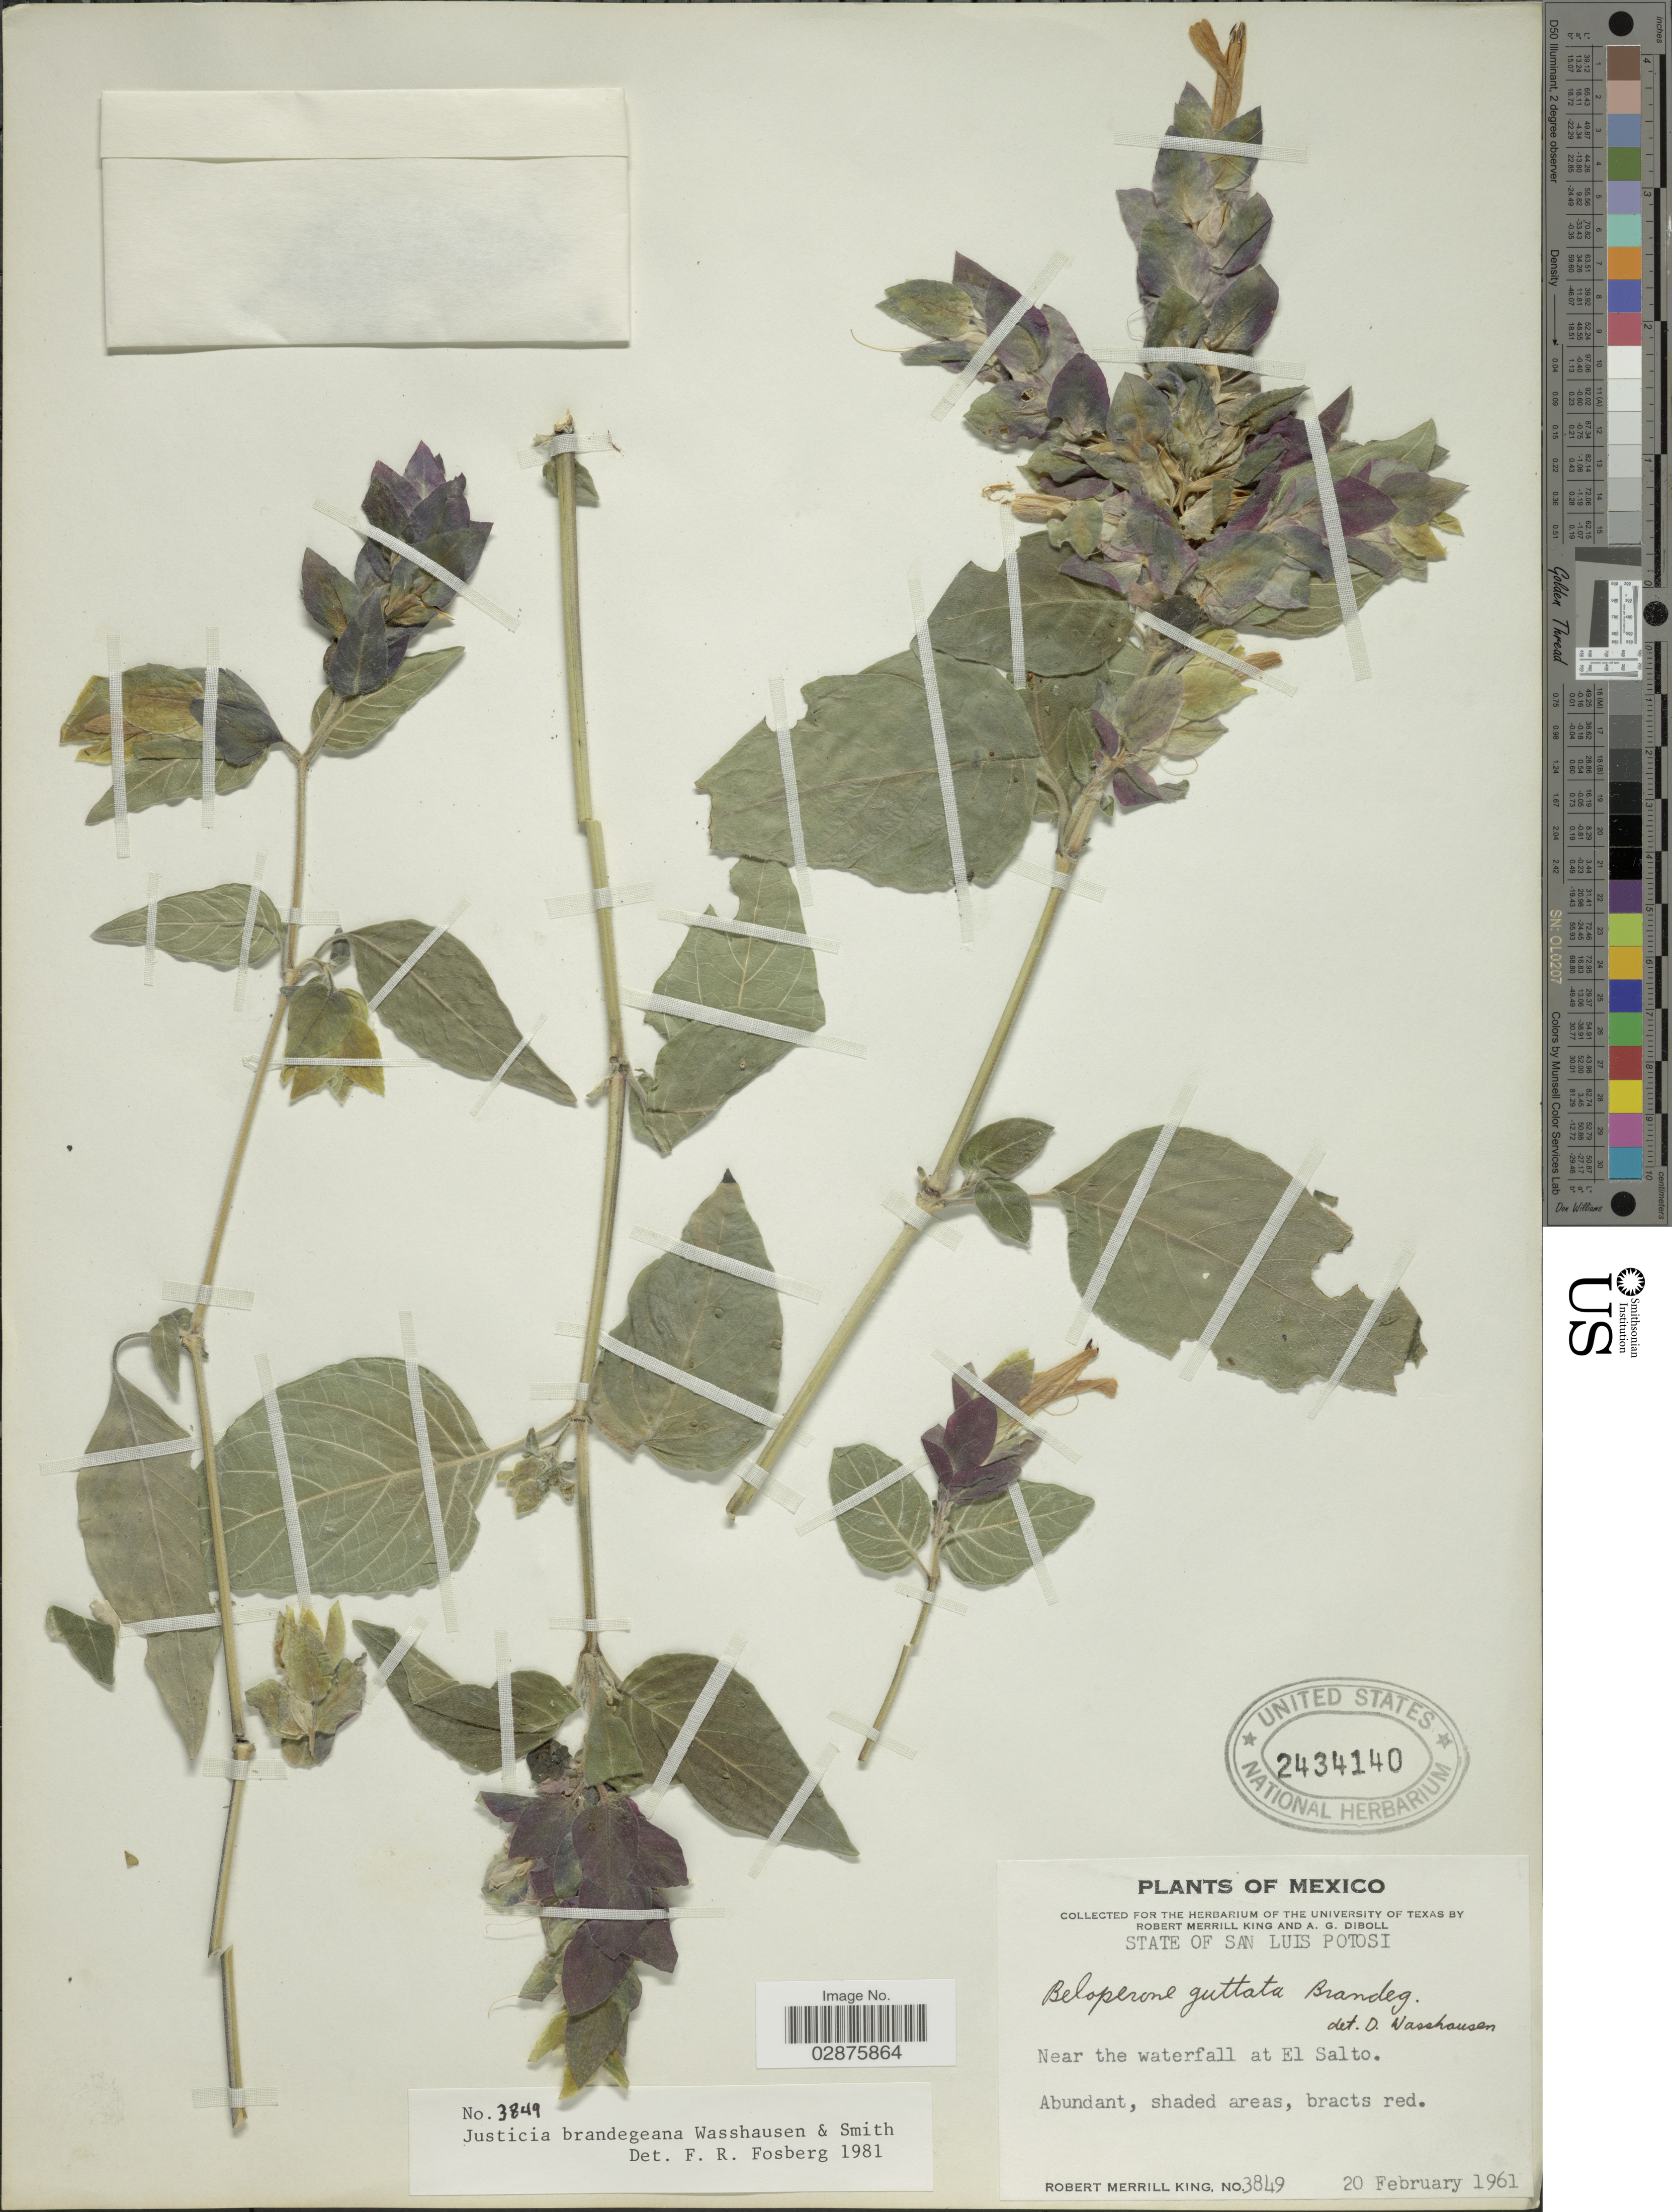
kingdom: Plantae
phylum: Tracheophyta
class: Magnoliopsida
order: Lamiales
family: Acanthaceae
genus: Justicia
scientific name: Justicia brandegeana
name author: Wassh. & L.B. Sm.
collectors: R. M. King & A. Diboll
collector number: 3849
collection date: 1961-02-20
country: Mexico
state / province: San Luis Potosí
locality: Near the waterfall at El Salto.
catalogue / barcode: US 2434140